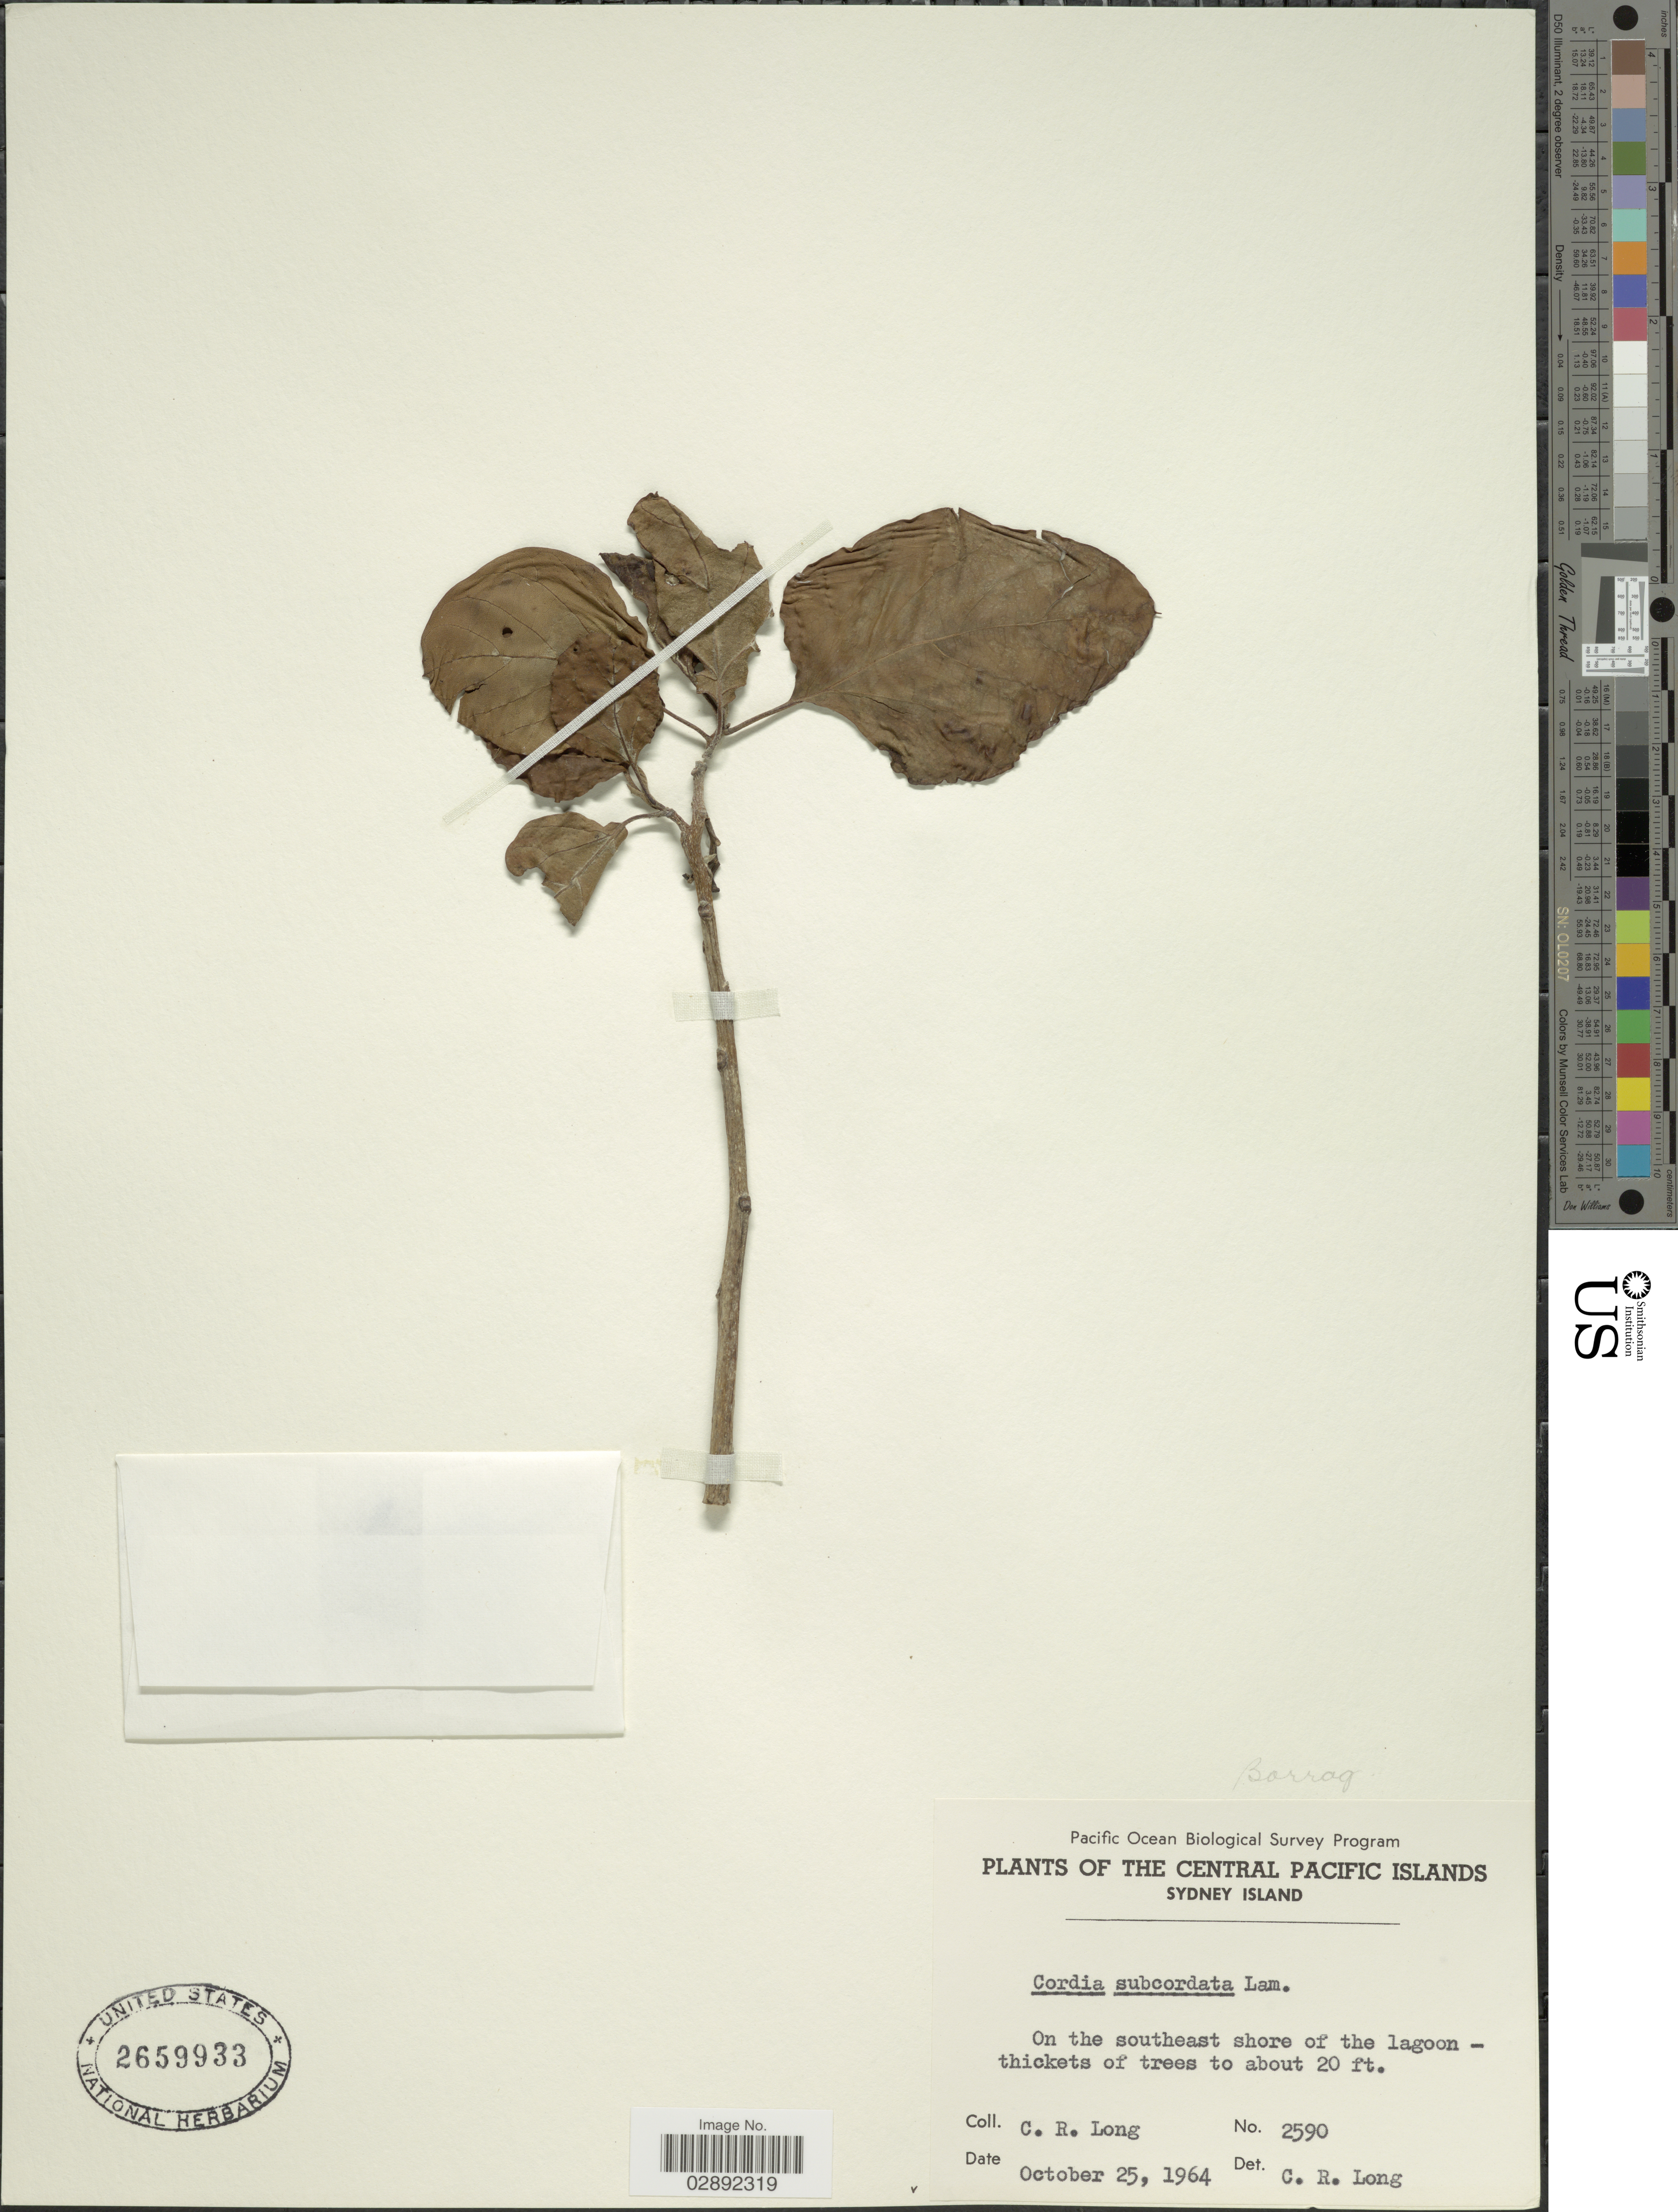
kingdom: Plantae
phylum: Tracheophyta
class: Magnoliopsida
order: Boraginales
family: Cordiaceae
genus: Cordia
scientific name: Cordia subcordata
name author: Lam.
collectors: C. R. Long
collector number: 2590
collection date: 1964-10-25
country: Kiribati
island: Manra [Sydney] Island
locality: Central Pacific Islands. Sydney Island. On the south east shore of the lagoon.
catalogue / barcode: US 2659933